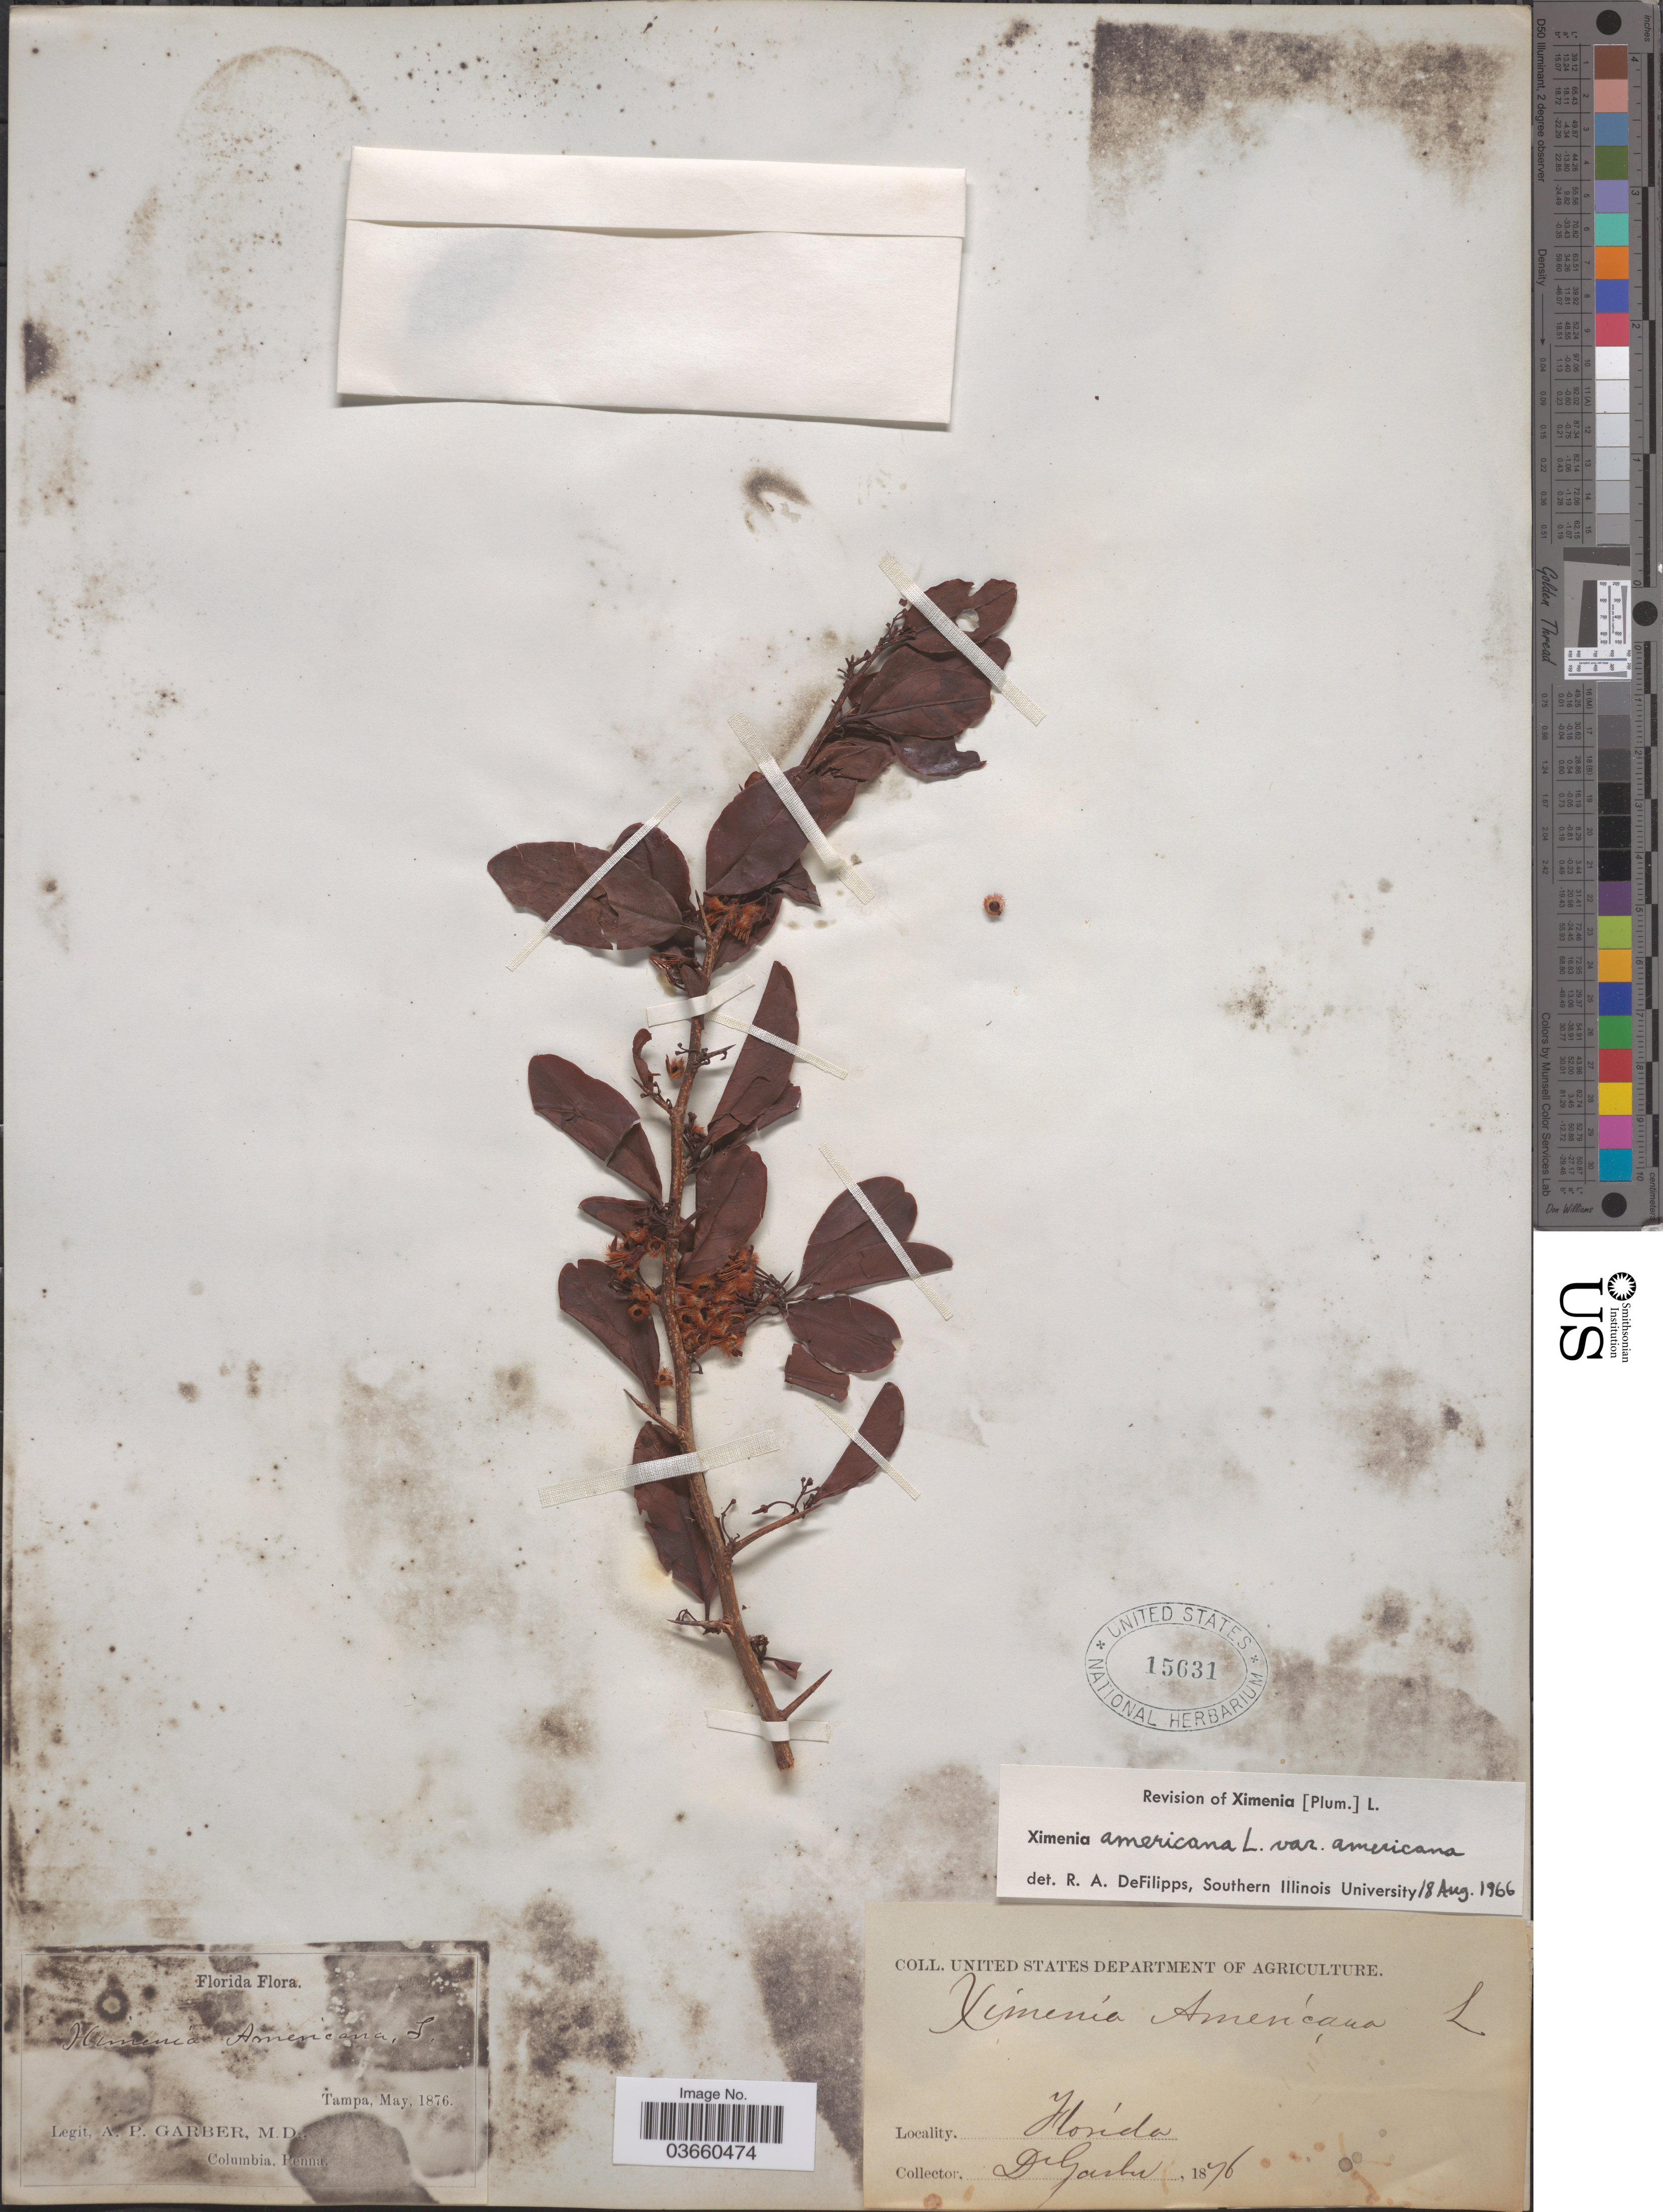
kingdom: Plantae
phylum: Tracheophyta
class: Magnoliopsida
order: Santalales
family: Ximeniaceae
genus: Ximenia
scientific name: Ximenia americana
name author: L.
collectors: A. P. Garber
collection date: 1876-05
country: United States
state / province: Florida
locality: Tampa.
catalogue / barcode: US 15631